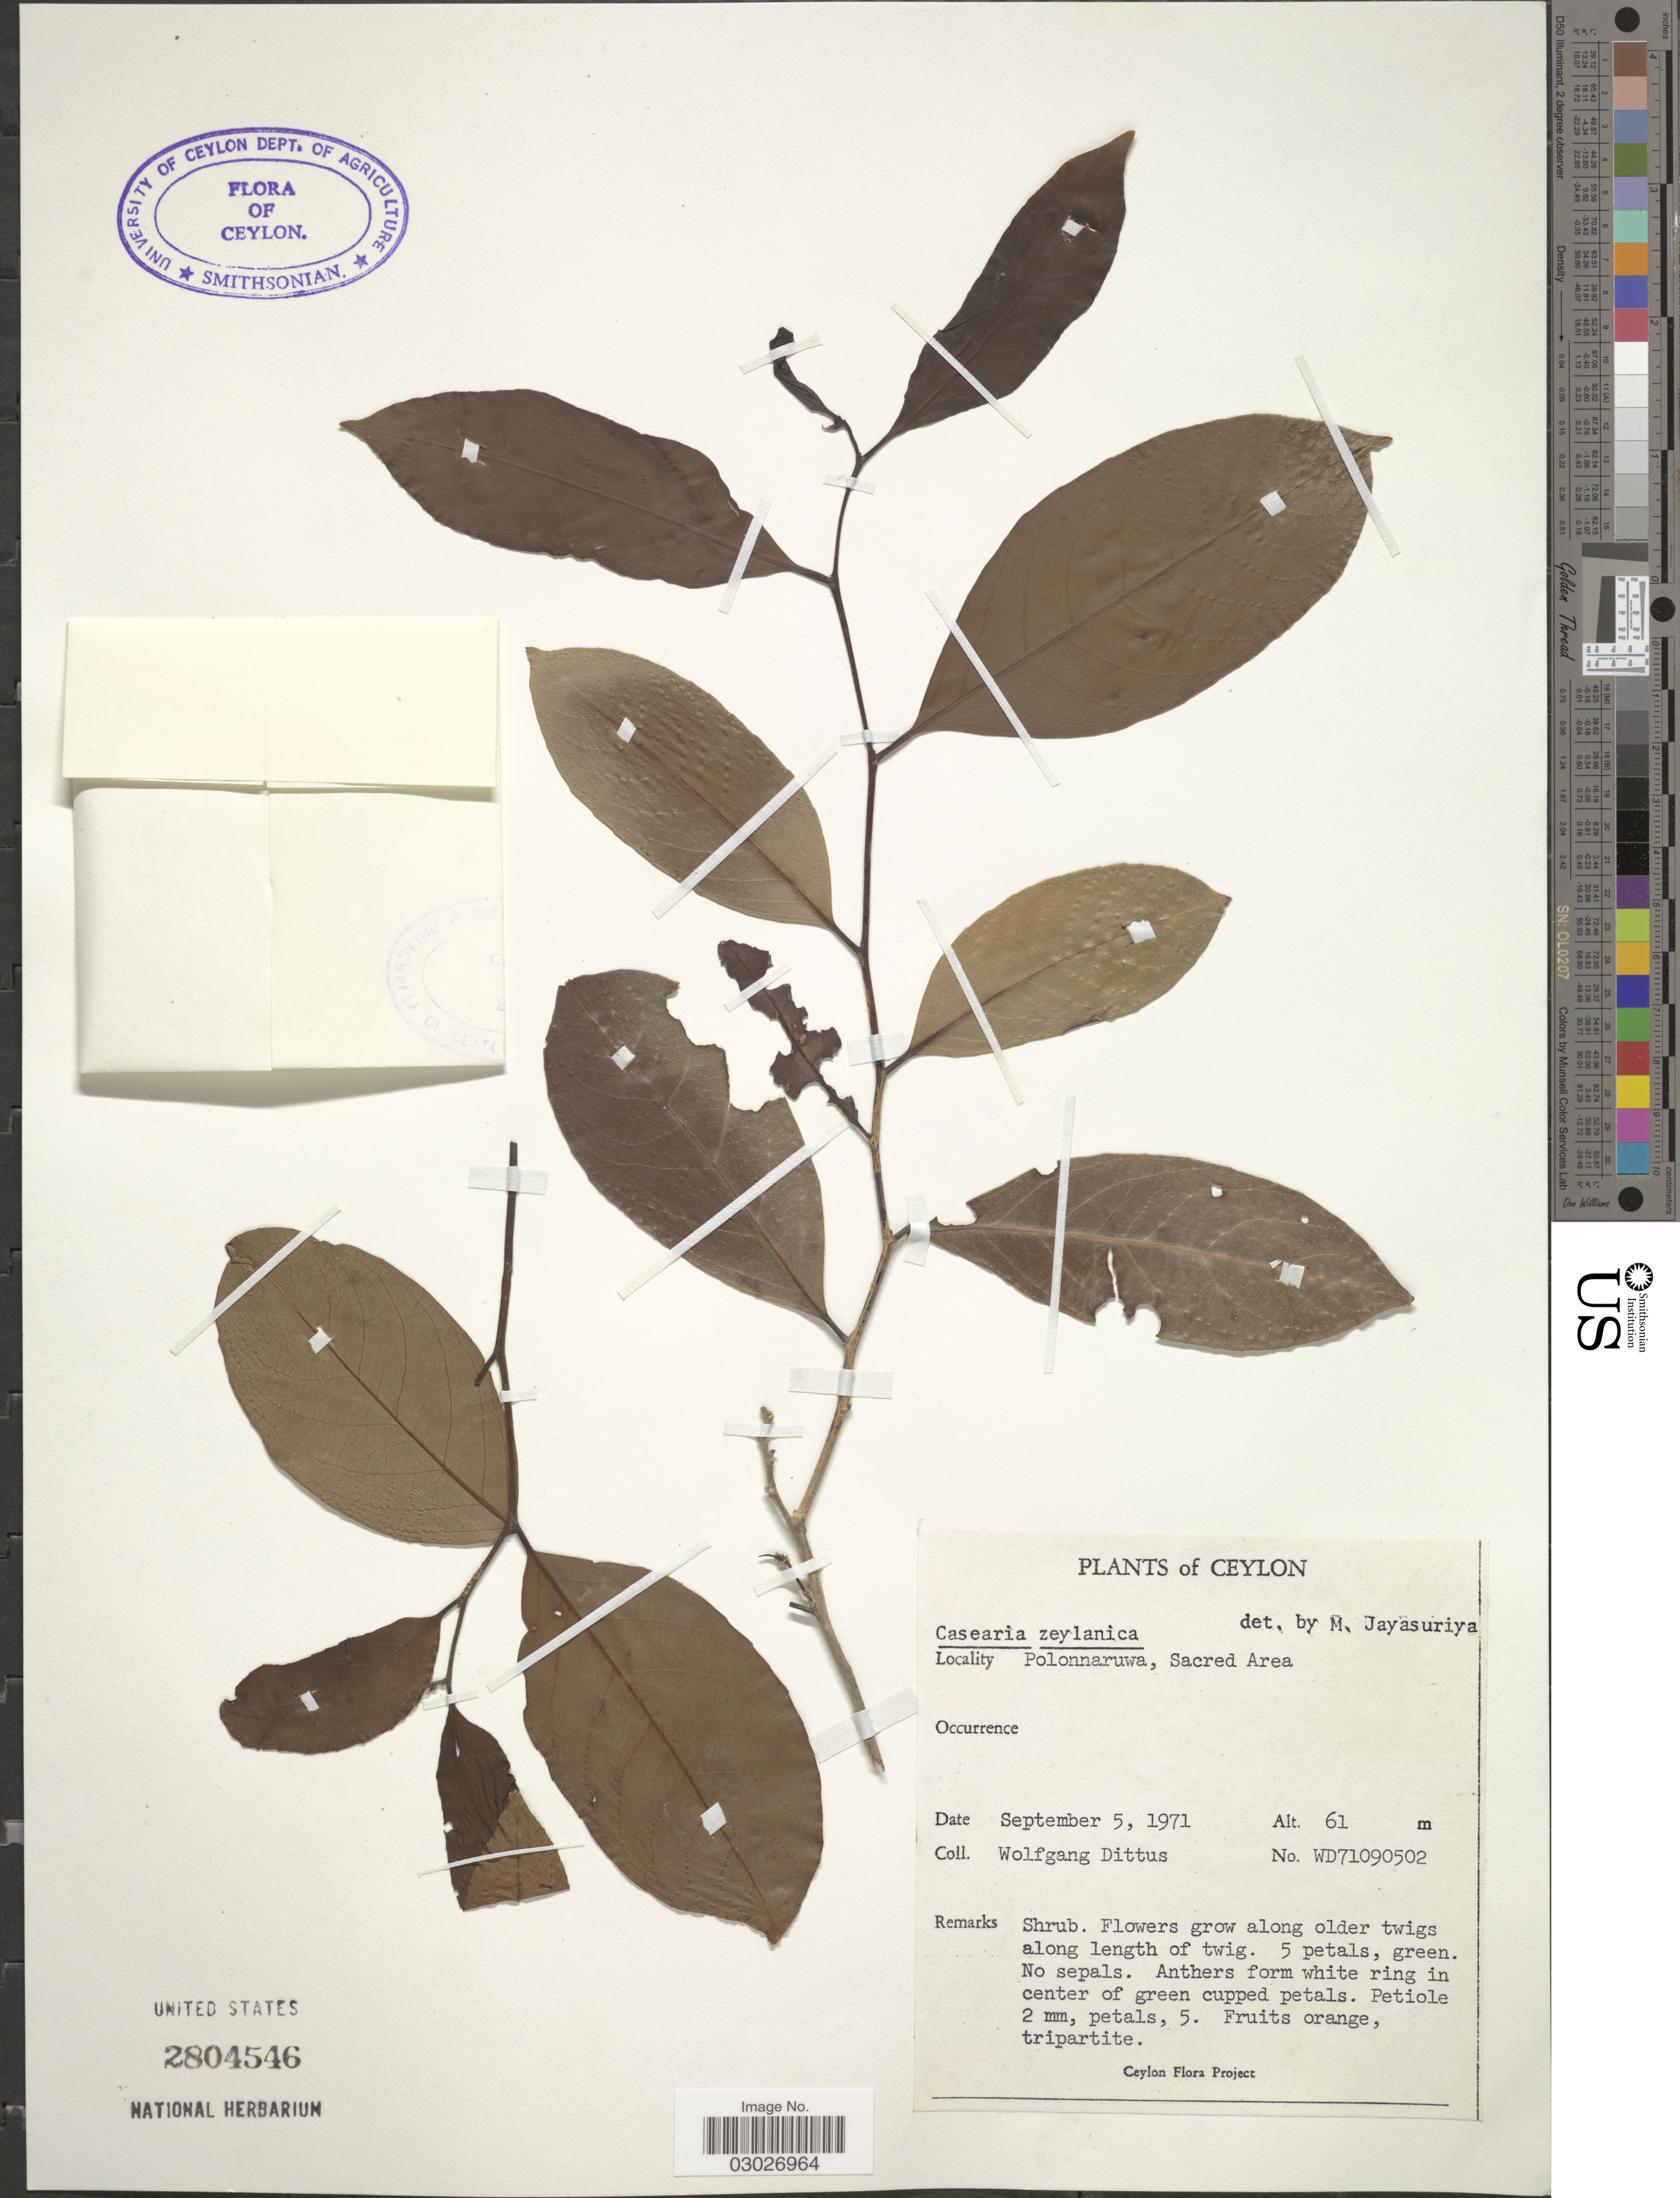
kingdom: Plantae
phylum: Tracheophyta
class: Magnoliopsida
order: Malpighiales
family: Salicaceae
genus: Casearia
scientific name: Casearia zeylanica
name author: Thwaites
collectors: W. Dittus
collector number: WD71090502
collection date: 1971-09-05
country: Sri Lanka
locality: Ceylon. Polonnaruwa, Sacred Area.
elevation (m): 61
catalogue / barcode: US 2804546